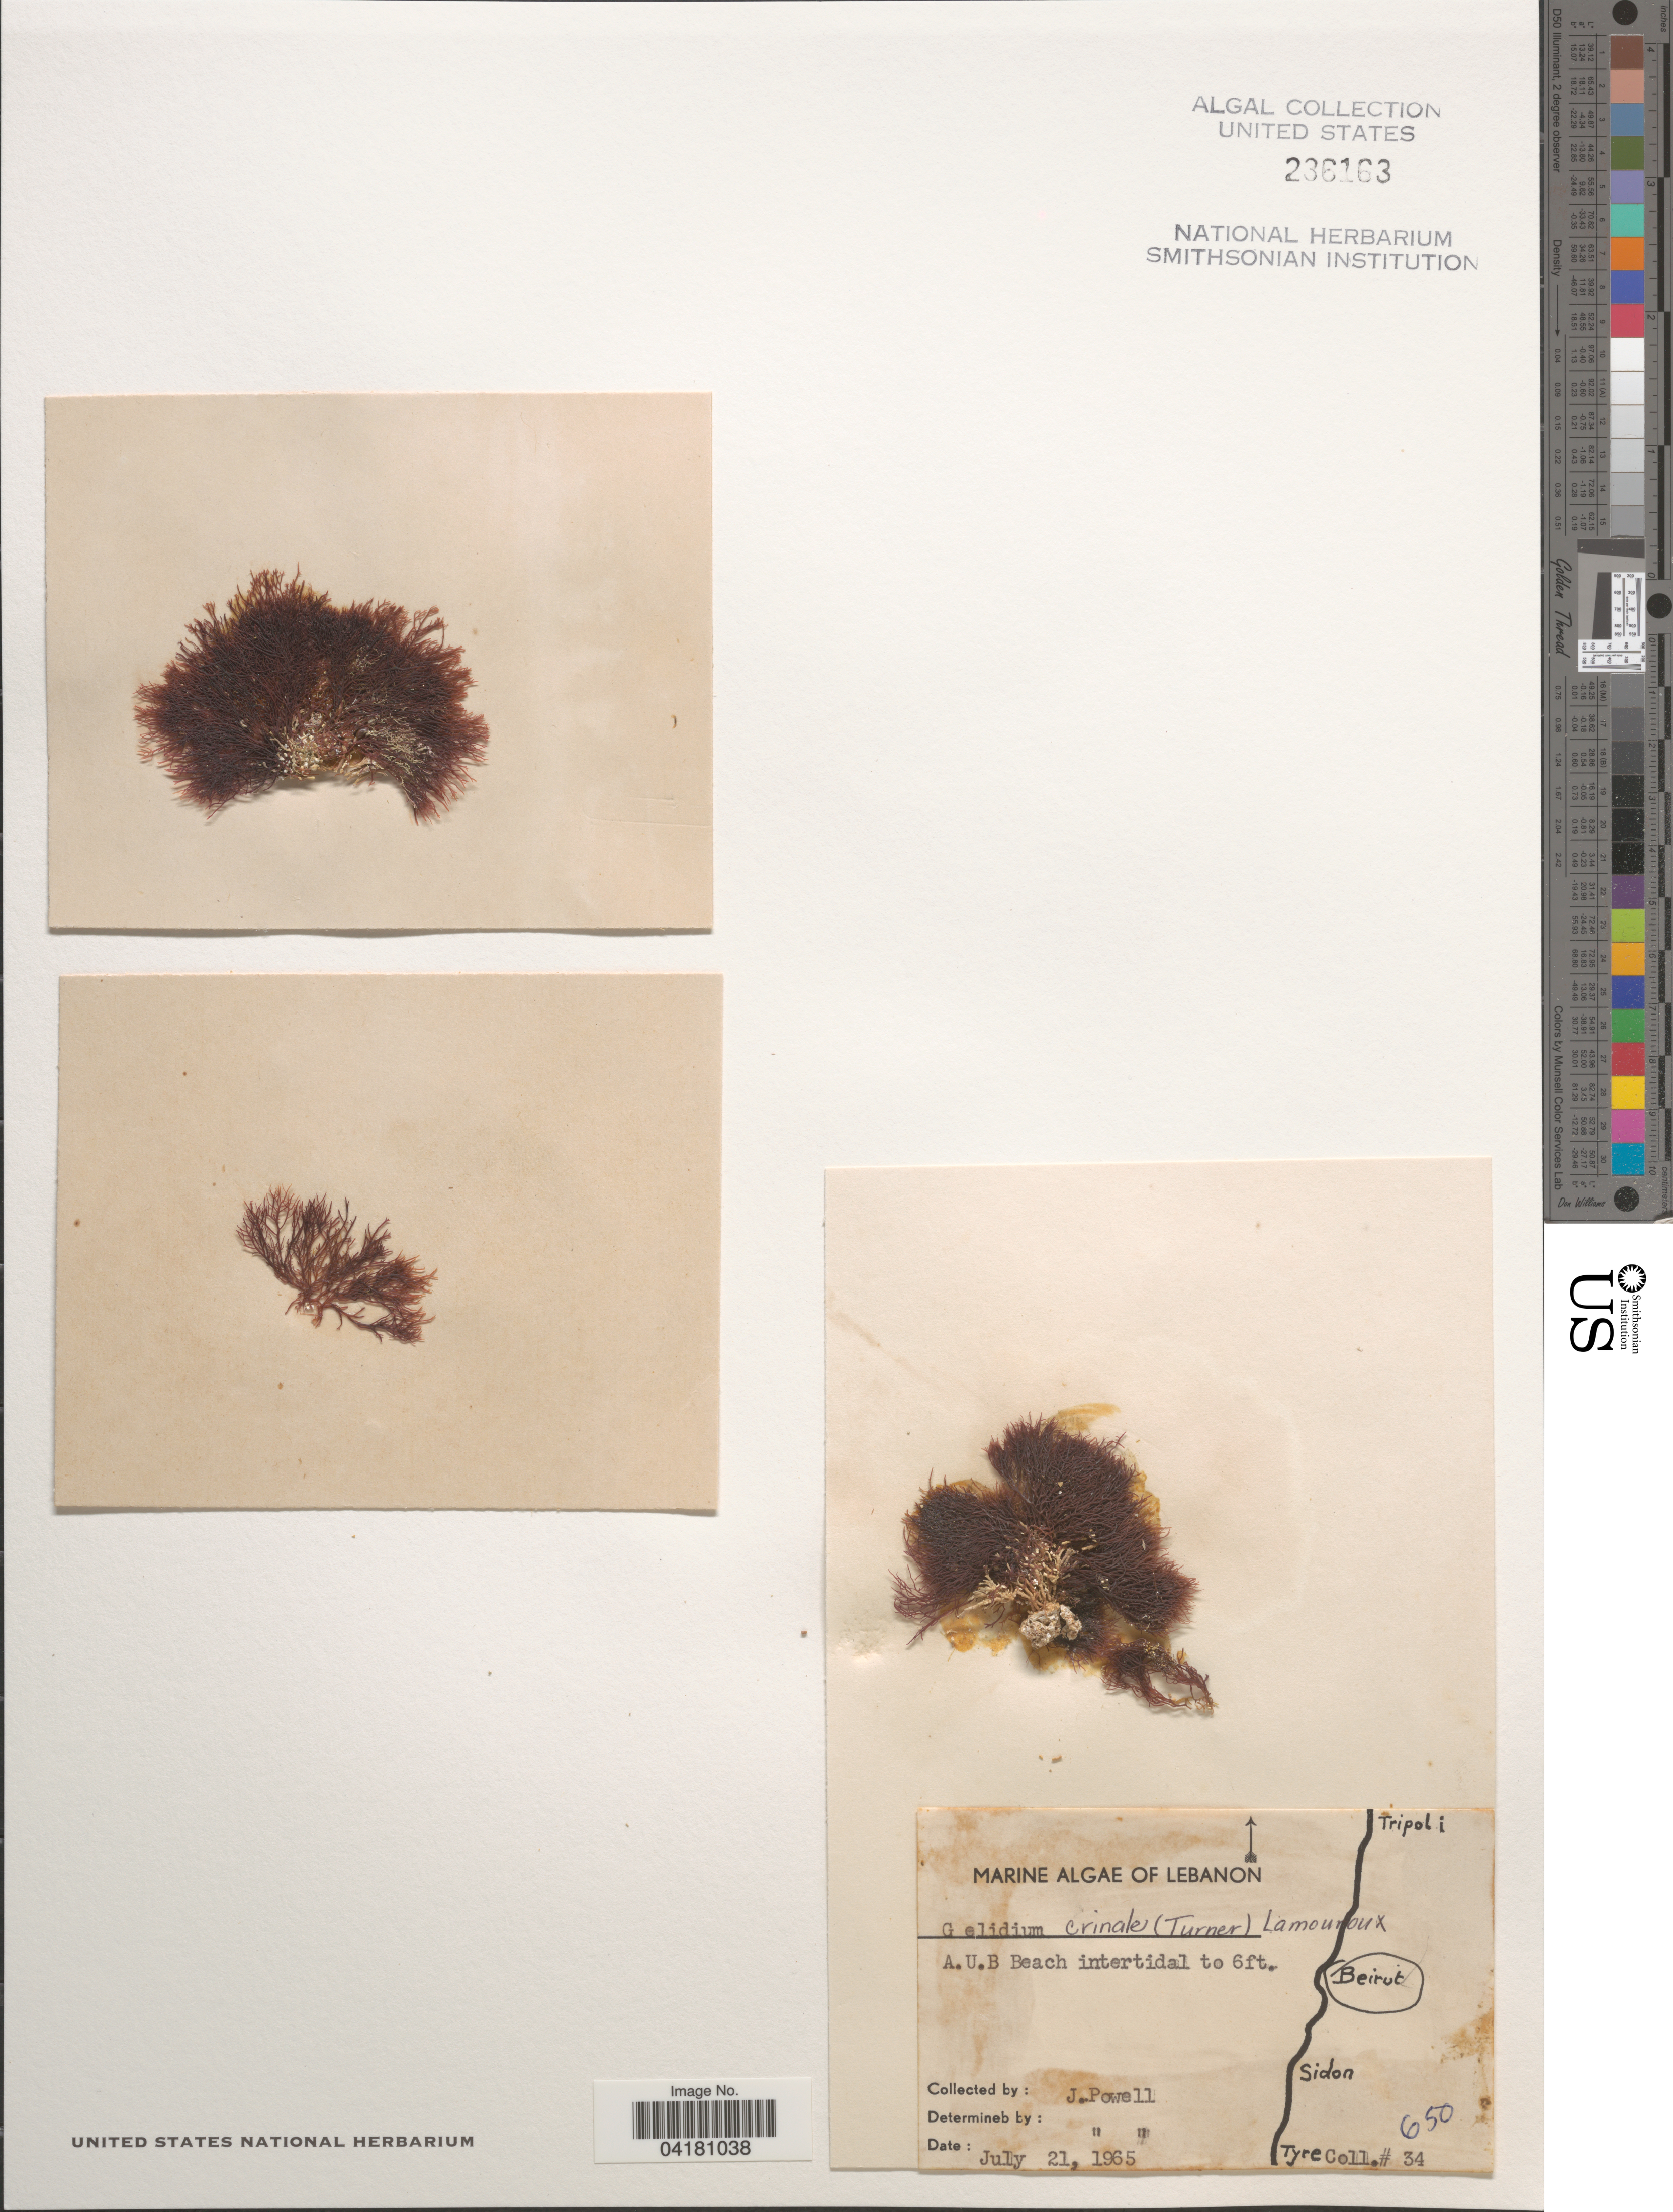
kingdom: Plantae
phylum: Rhodophyta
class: Florideophyceae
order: Gelidiales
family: Gelidiaceae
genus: Gelidium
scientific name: Gelidium crinale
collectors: J. Powell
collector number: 34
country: Lebanon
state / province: Beyrouth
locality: A.U.B Beach intertidal to 6ft. Beirut.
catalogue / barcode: US 236163